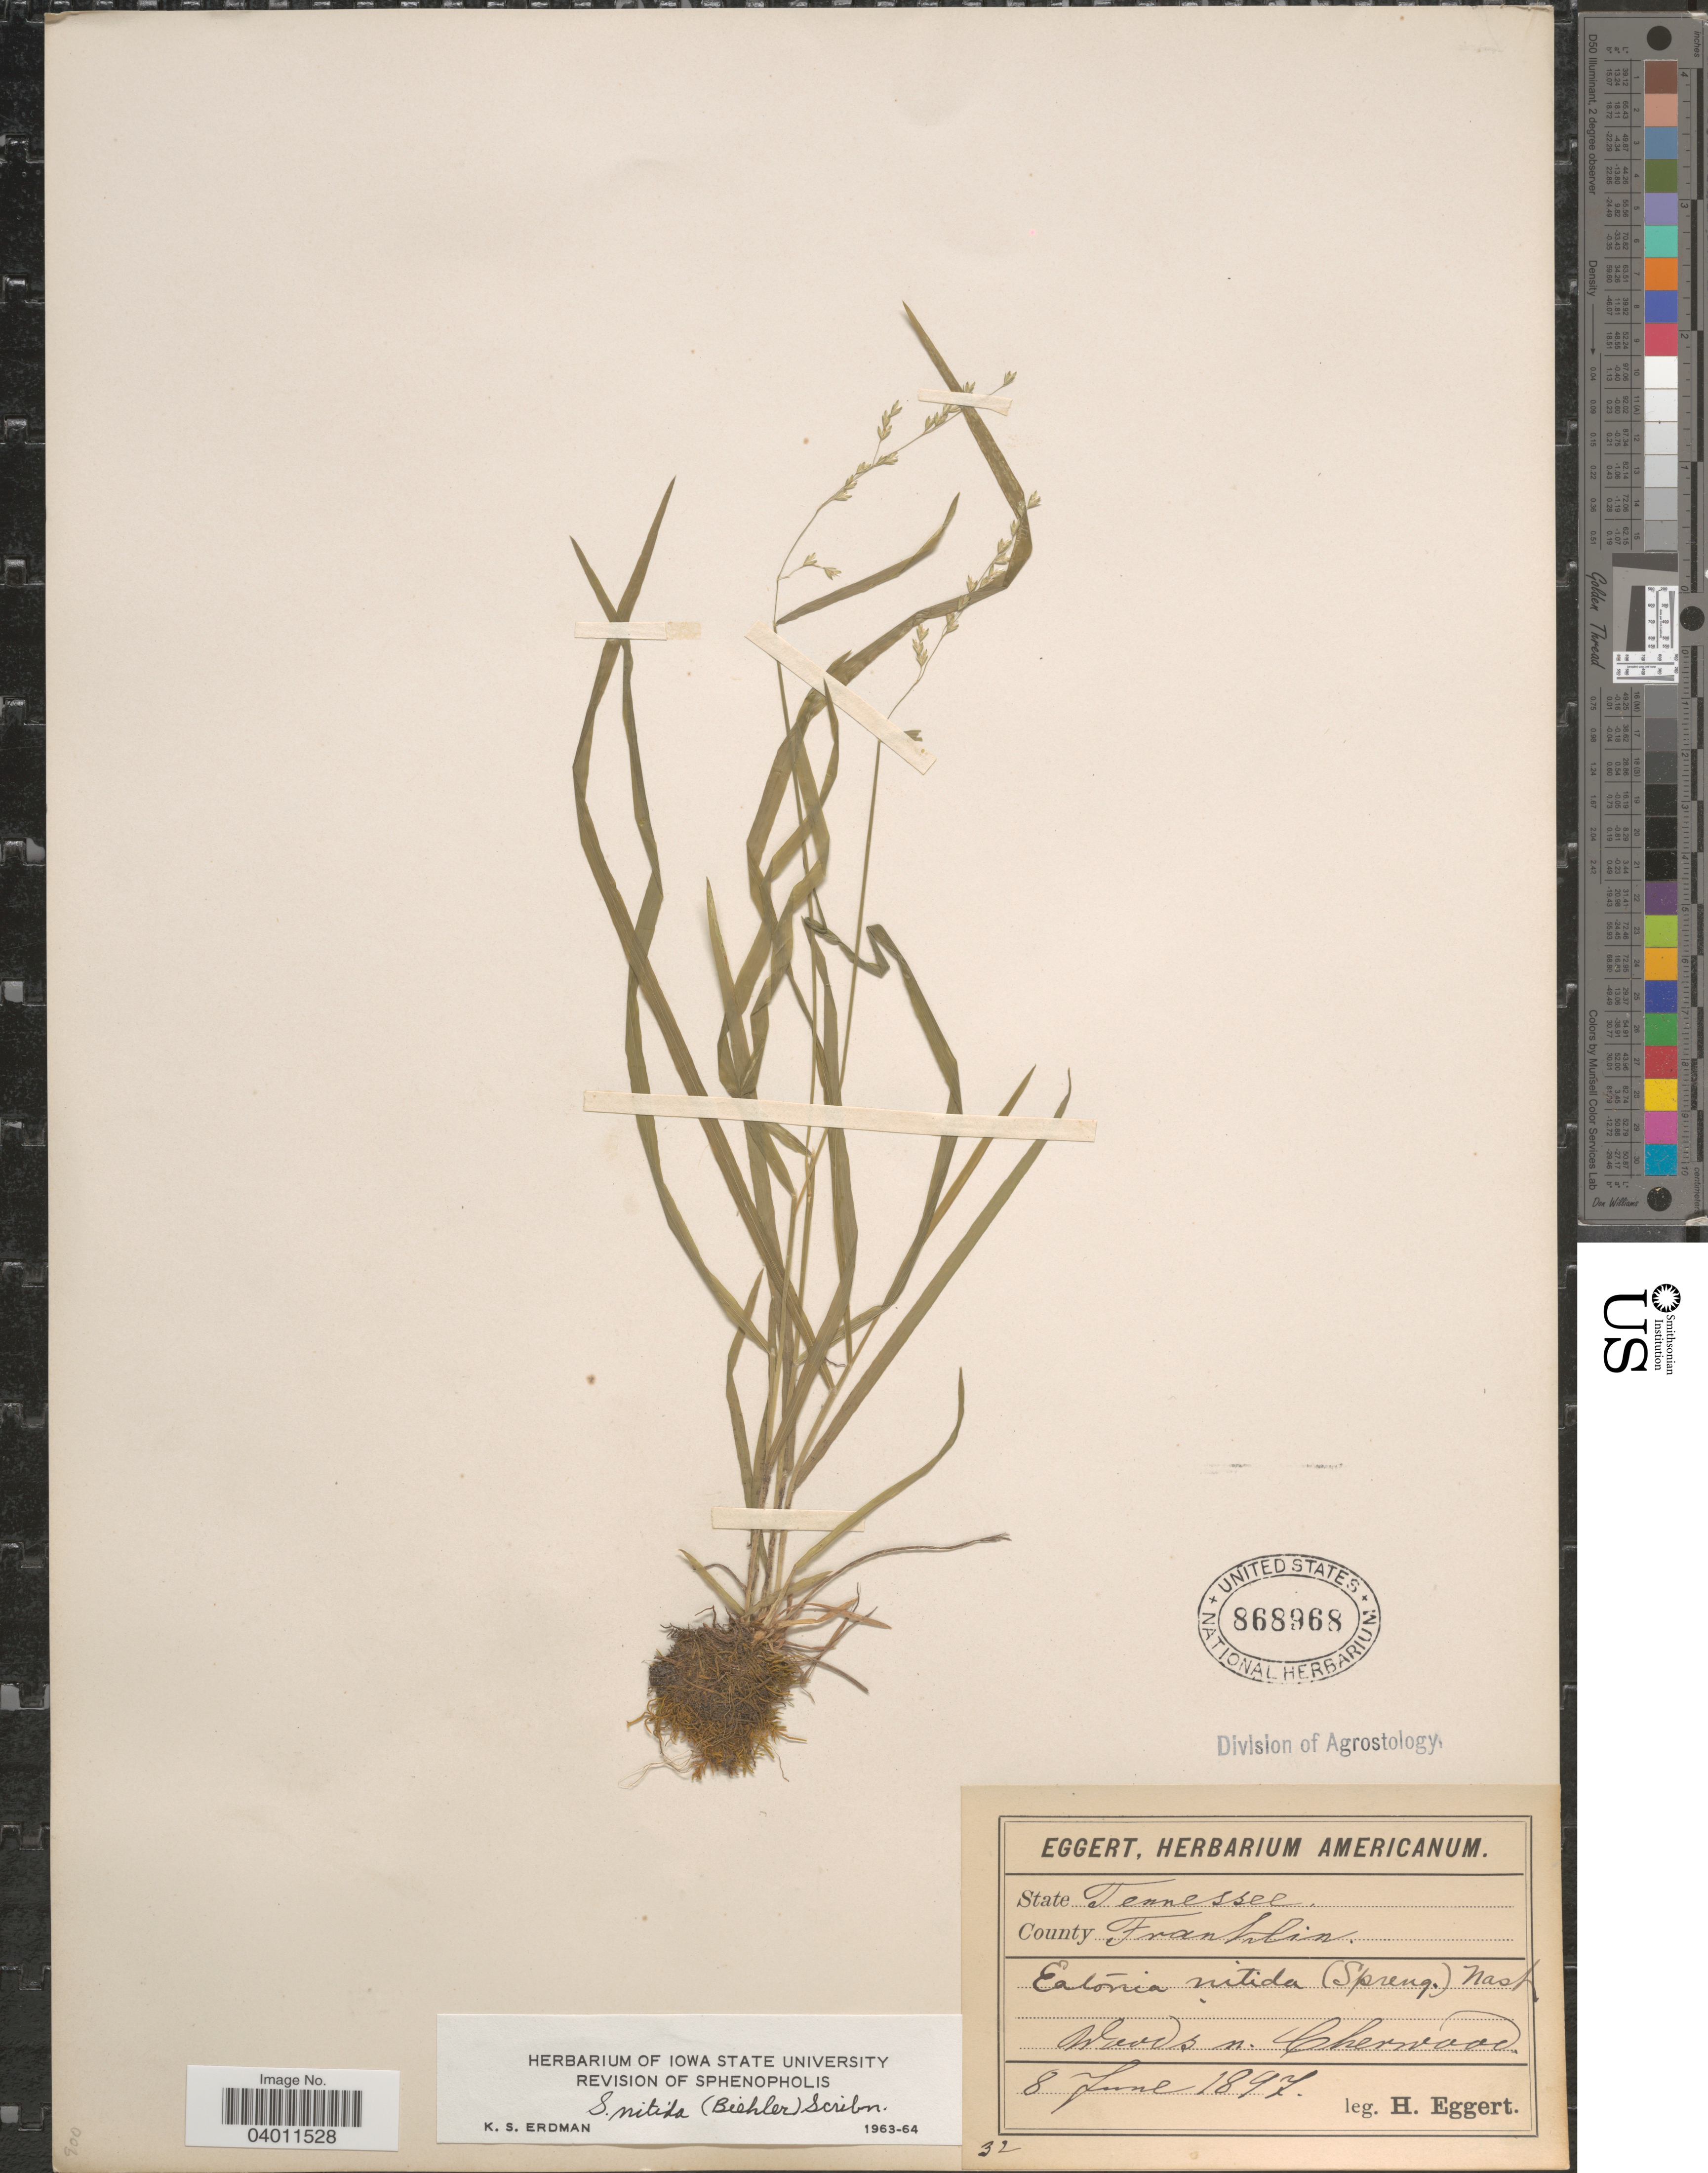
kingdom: Plantae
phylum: Tracheophyta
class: Liliopsida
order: Poales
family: Poaceae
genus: Sphenopholis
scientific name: Sphenopholis nitida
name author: (Biehler) Scribn.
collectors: H. Eggert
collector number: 32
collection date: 1897-06-08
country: United States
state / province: Tennessee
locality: County Franklin. Woods n. Cherwood.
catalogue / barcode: US 868968